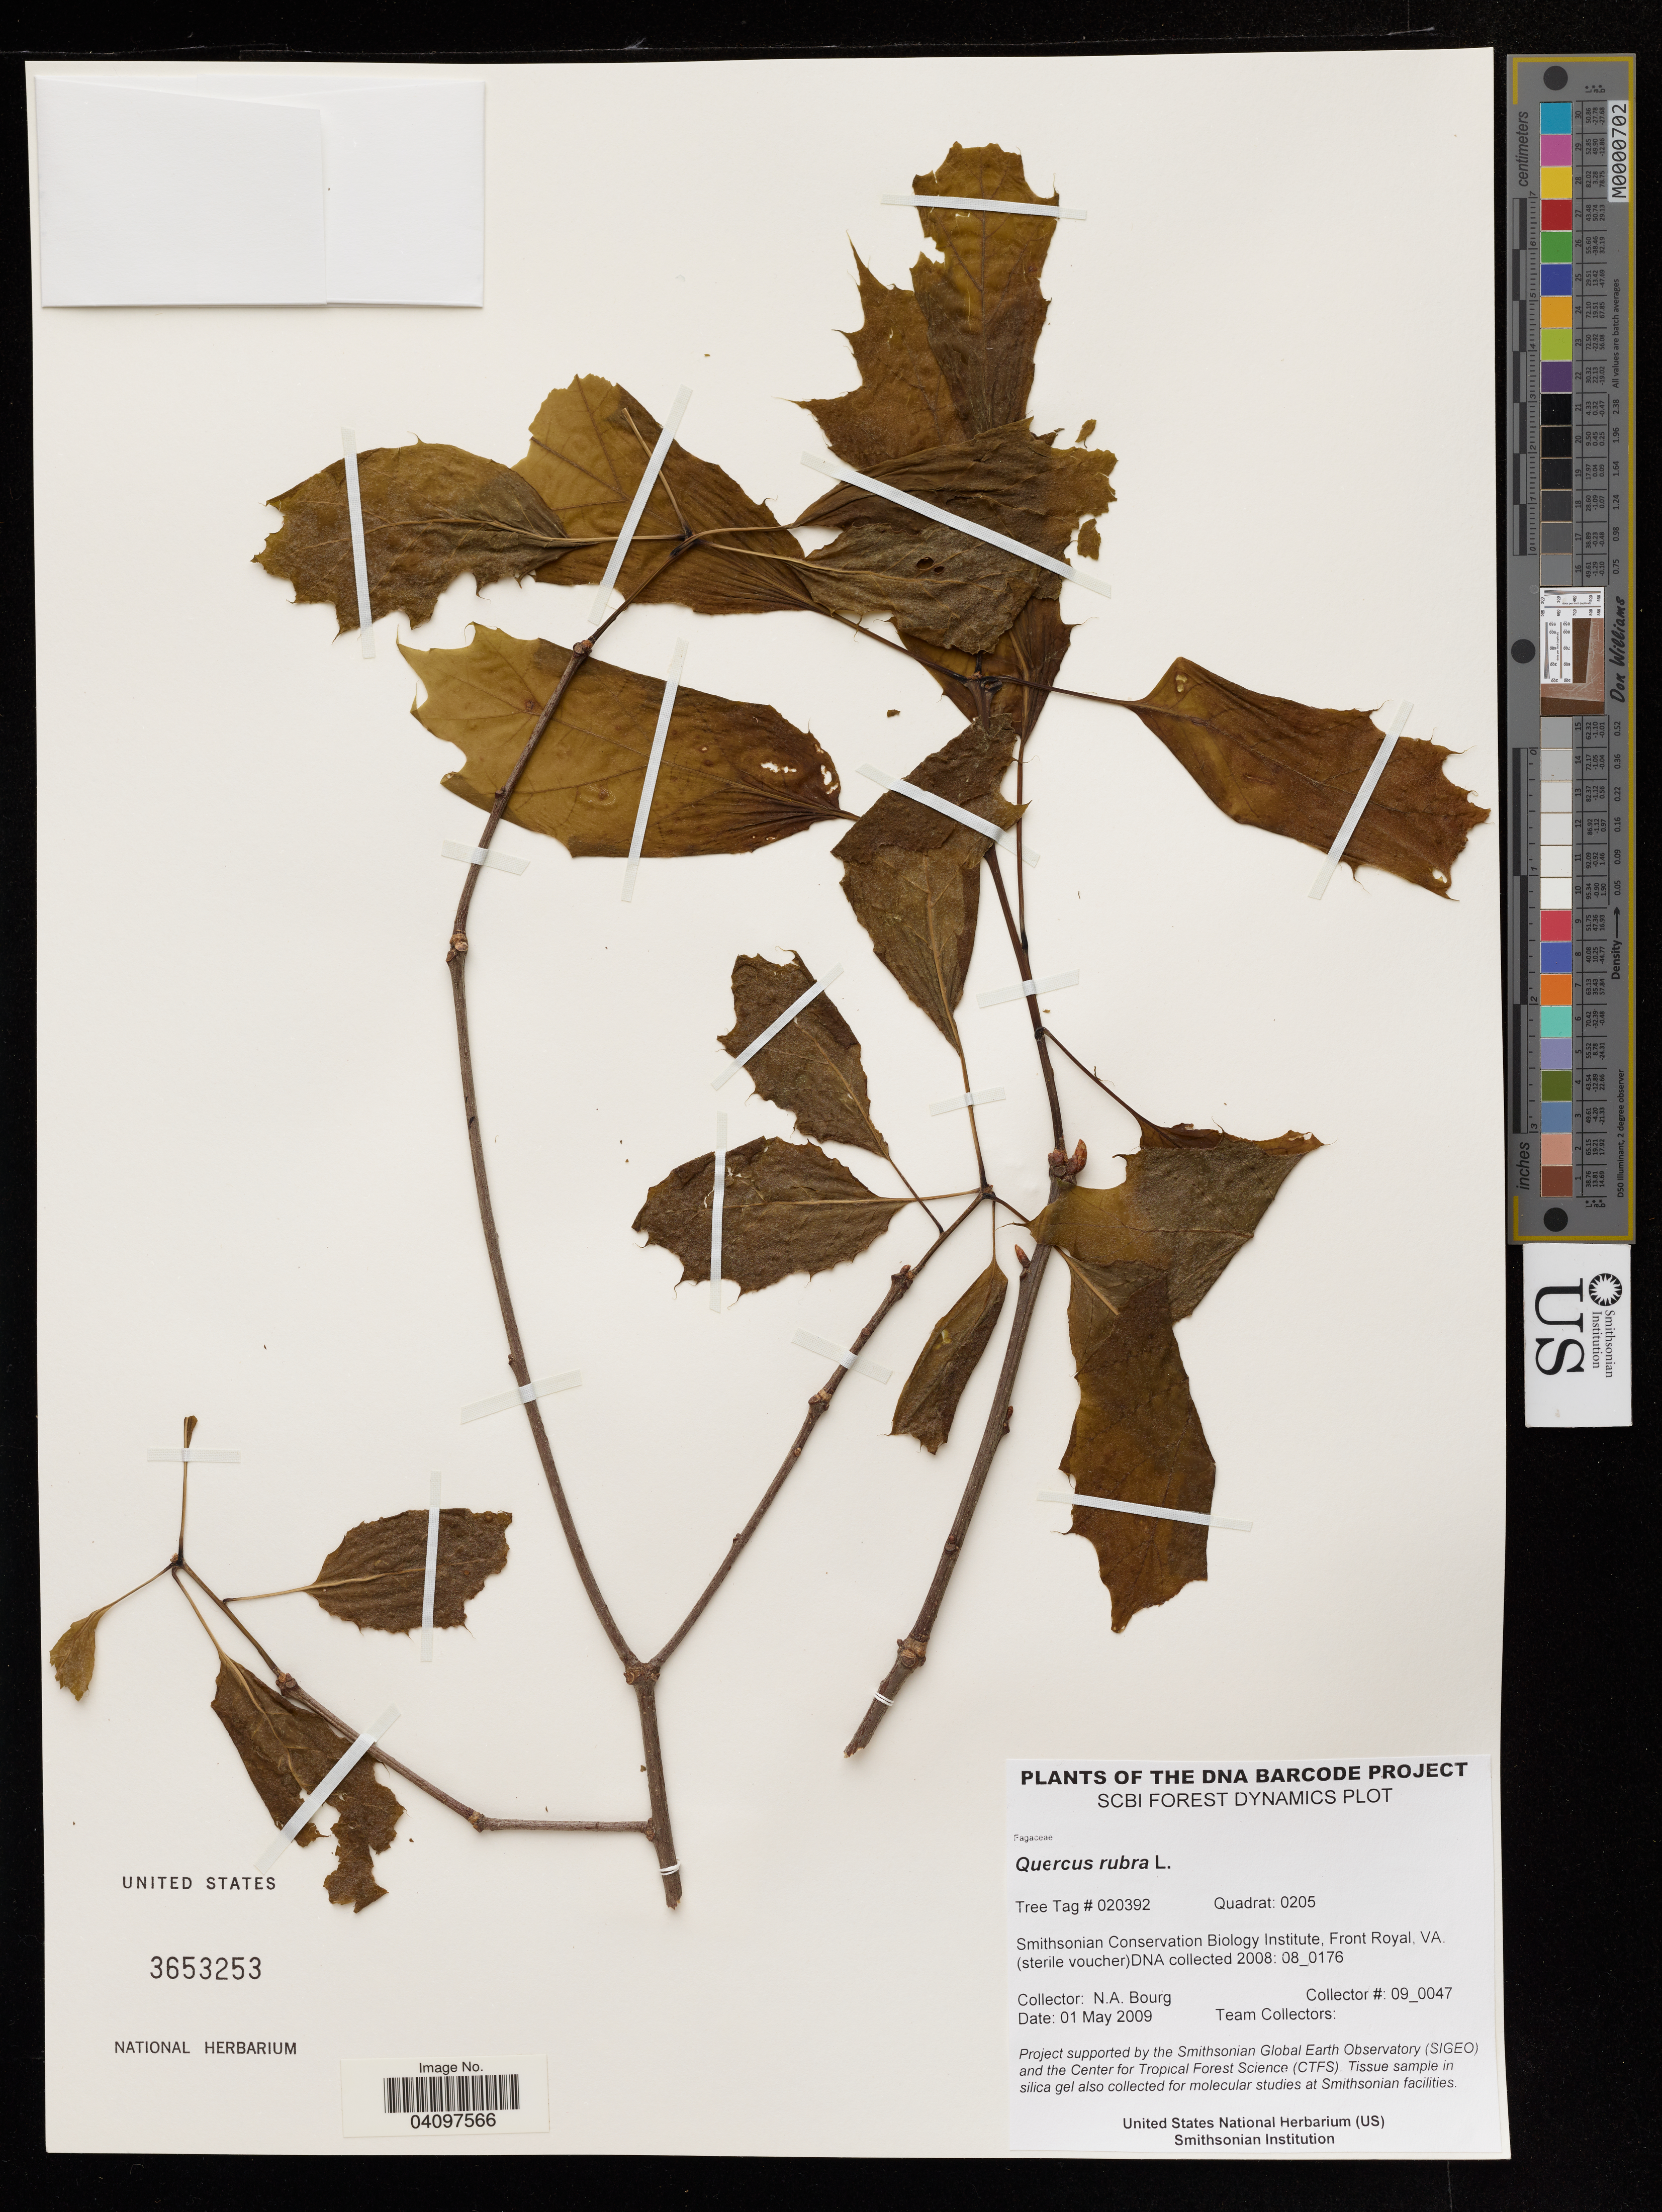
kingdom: Plantae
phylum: Tracheophyta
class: Magnoliopsida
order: Fagales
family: Fagaceae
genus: Quercus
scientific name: Quercus rubra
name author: L.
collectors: N. A. Bourg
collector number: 09_0047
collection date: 2009-05-01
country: United States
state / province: Virginia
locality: Smithsonian Conservation Biology Institute, Front Royal.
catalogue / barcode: US 3653253